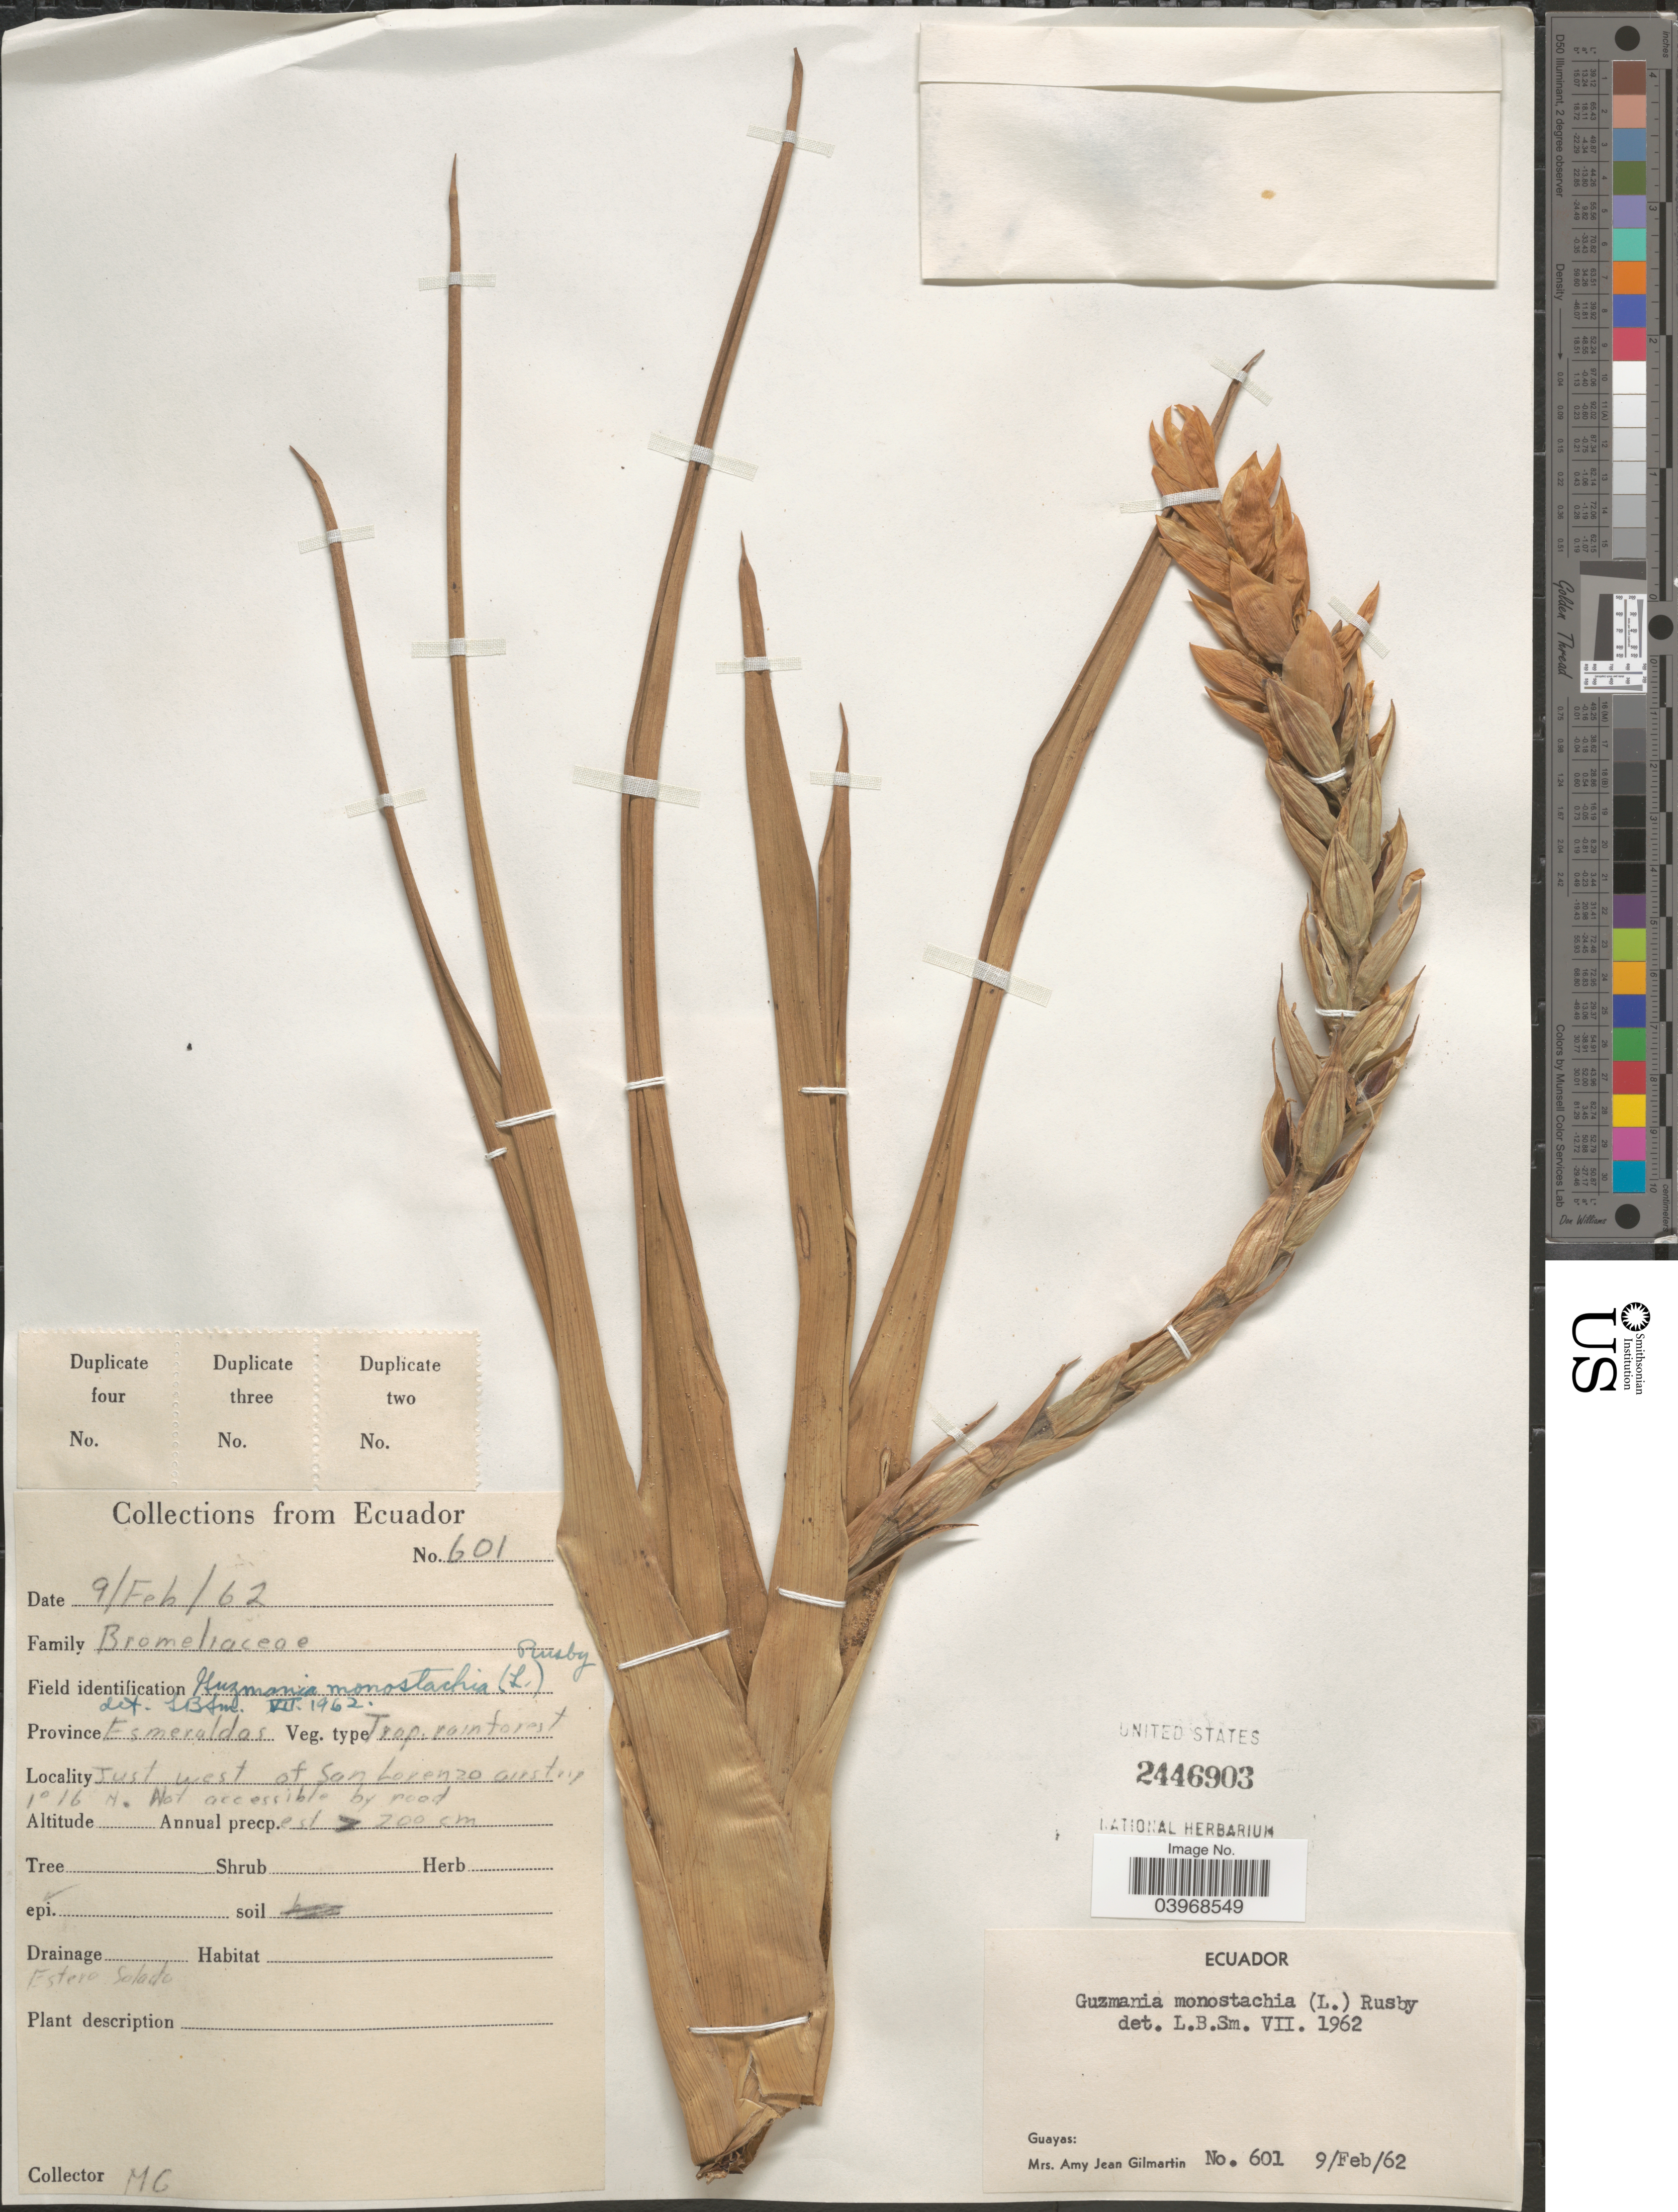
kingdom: Plantae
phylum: Tracheophyta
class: Liliopsida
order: Poales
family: Bromeliaceae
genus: Guzmania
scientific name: Guzmania monostachia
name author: (L.) Rusby ex Mez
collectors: A. J. Gilmartin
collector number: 601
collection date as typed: Transcribed d/m/y: 9/2/62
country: Ecuador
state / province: Esmeraldas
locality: Just west of San Lorenzo airstrip.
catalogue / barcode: US 2446903